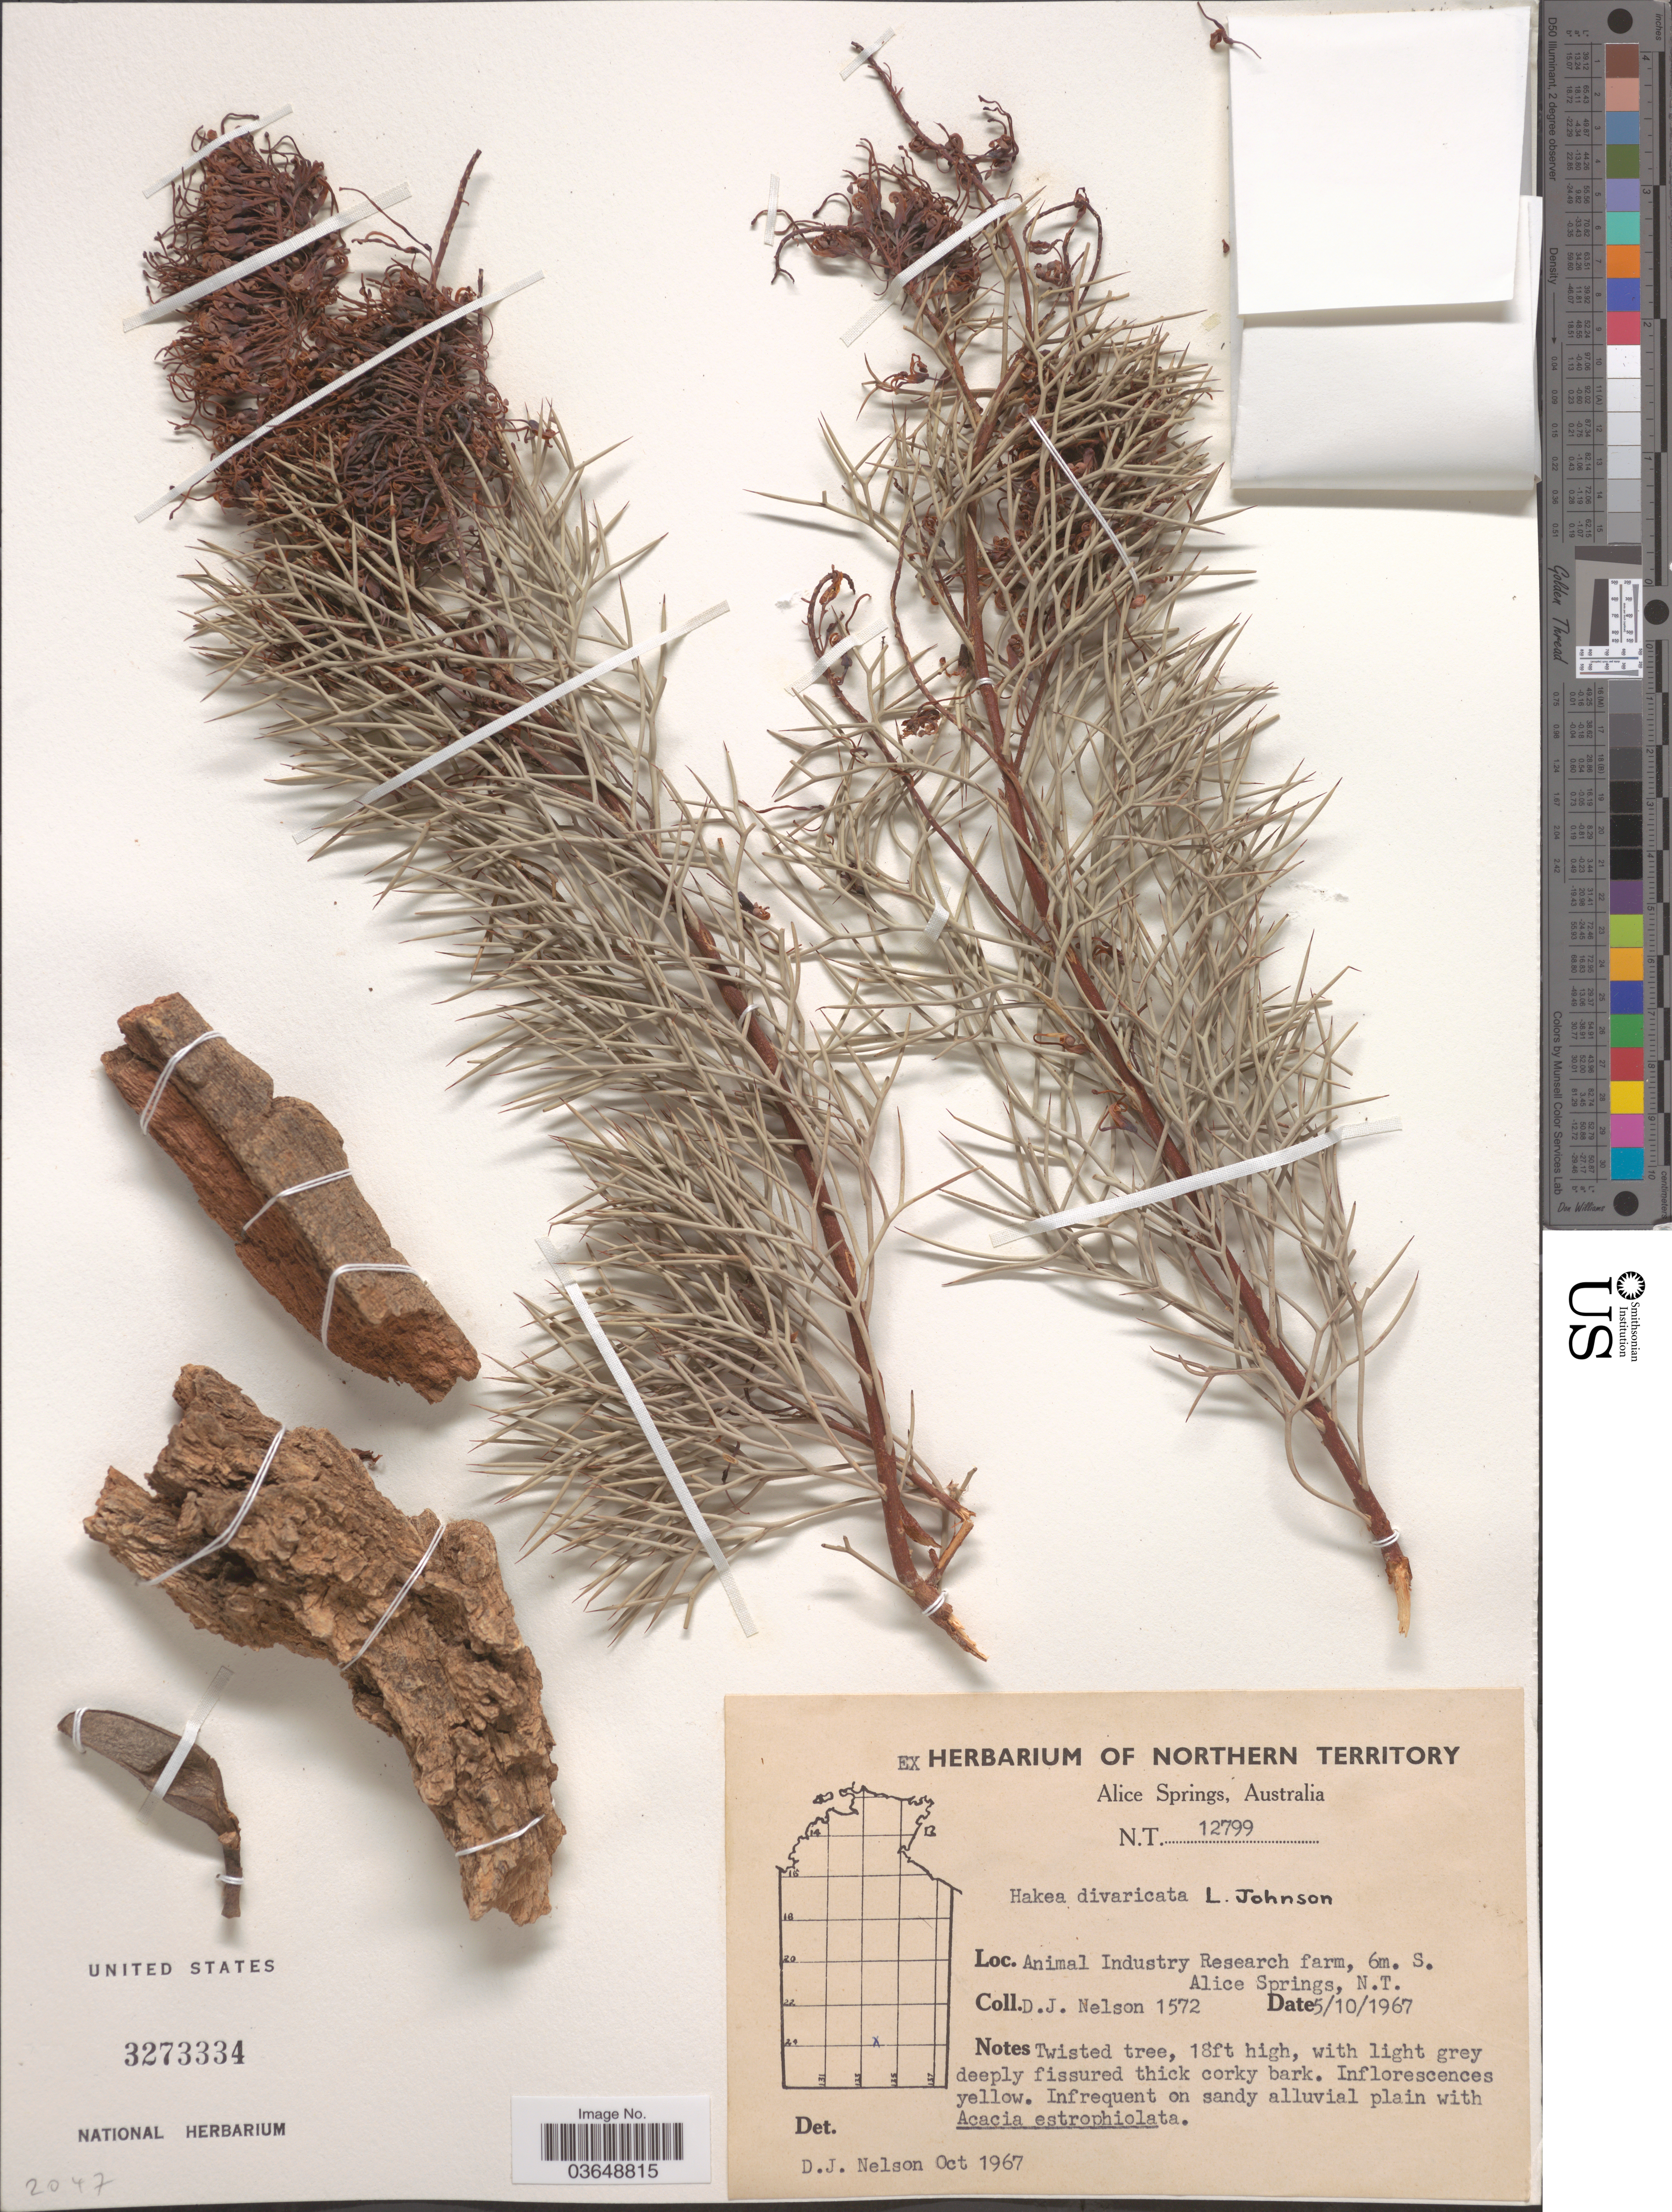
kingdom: Plantae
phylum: Tracheophyta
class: Magnoliopsida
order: Proteales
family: Proteaceae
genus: Grevillea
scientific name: Grevillea divaricata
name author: R. Br.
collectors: D. J. Nelson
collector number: NT12799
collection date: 1967-10-05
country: Australia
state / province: Northern Territory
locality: Animal Industry Research farm, 6 m. S. Alice Springs.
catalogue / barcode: US 3273334